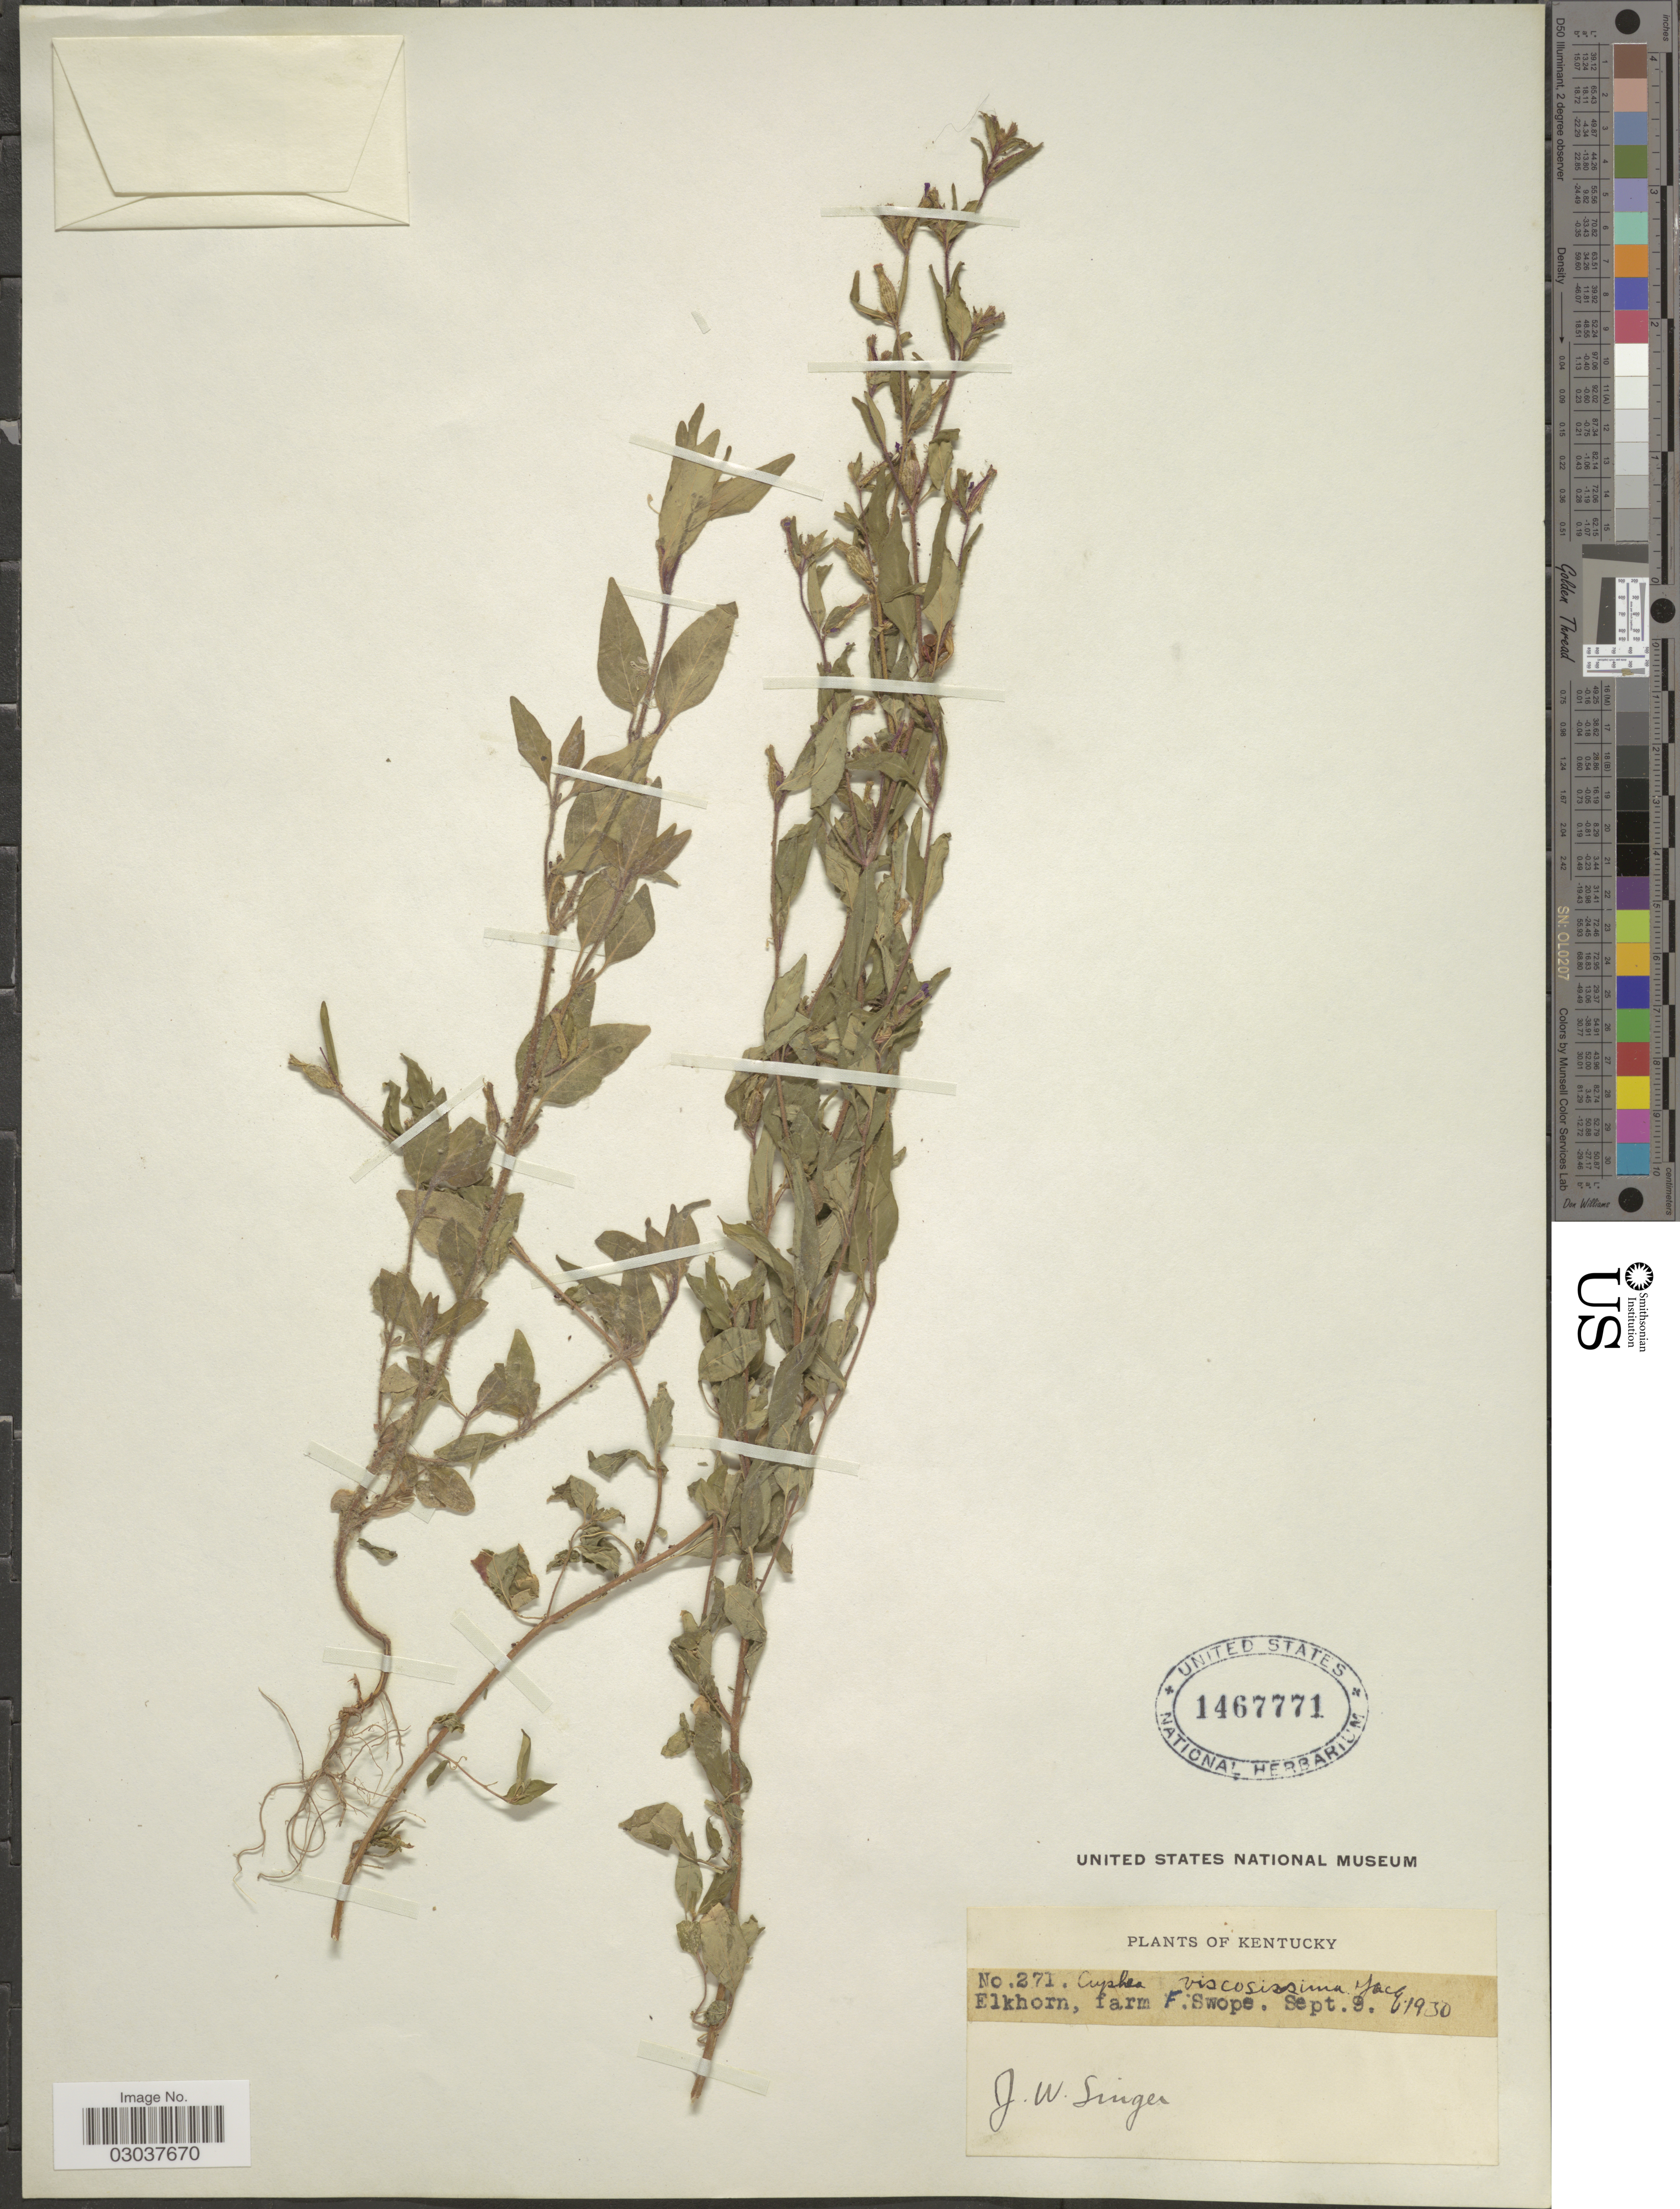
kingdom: Plantae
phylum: Tracheophyta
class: Magnoliopsida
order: Myrtales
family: Lythraceae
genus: Cuphea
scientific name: Cuphea petiolata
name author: Pohl ex Koehne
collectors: J. EW. Singer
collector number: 271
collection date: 1930-09-09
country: United States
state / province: Kentucky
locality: Elkhorn, farm F. Swope.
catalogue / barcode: US 1467771